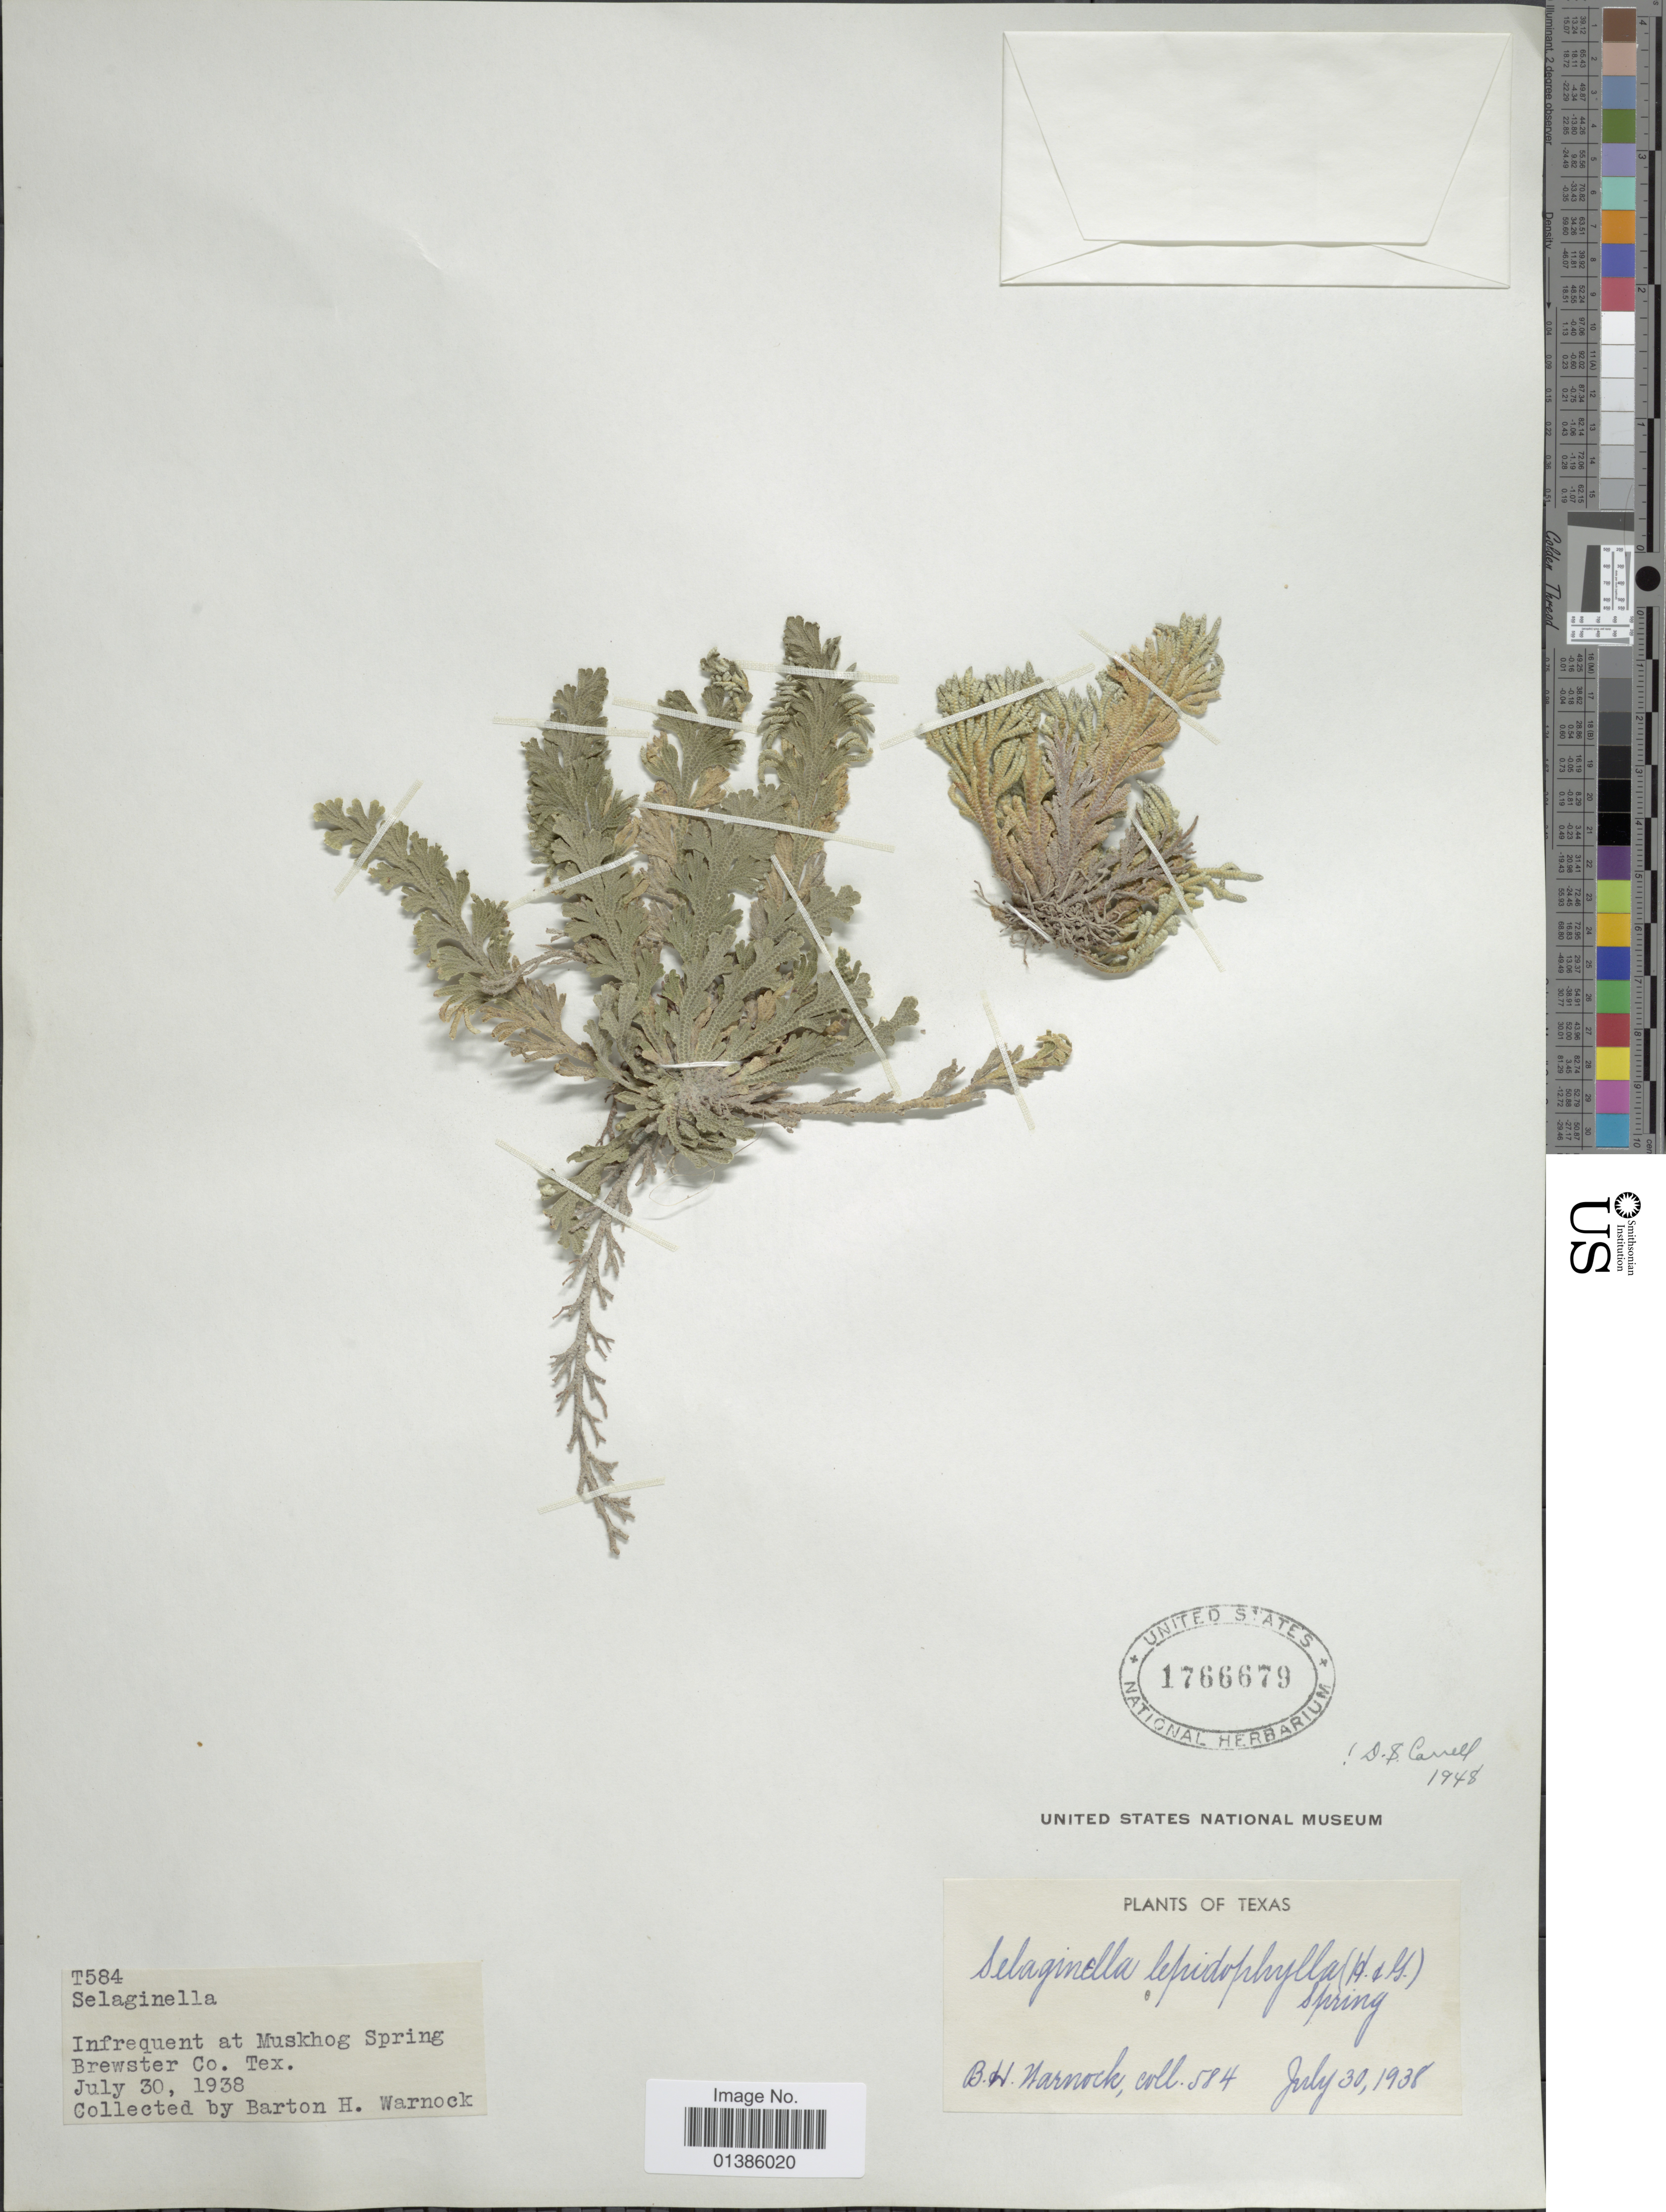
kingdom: Plantae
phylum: Tracheophyta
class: Lycopodiopsida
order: Selaginellales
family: Selaginellaceae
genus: Selaginella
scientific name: Selaginella lepidophylla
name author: (Hook. & Grev.) Spring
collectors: B. H. Warnock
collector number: T584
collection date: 1938-07-30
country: United States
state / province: Texas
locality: Infrequent at Muskhog Spring Brewster Co.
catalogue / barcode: US 1766679